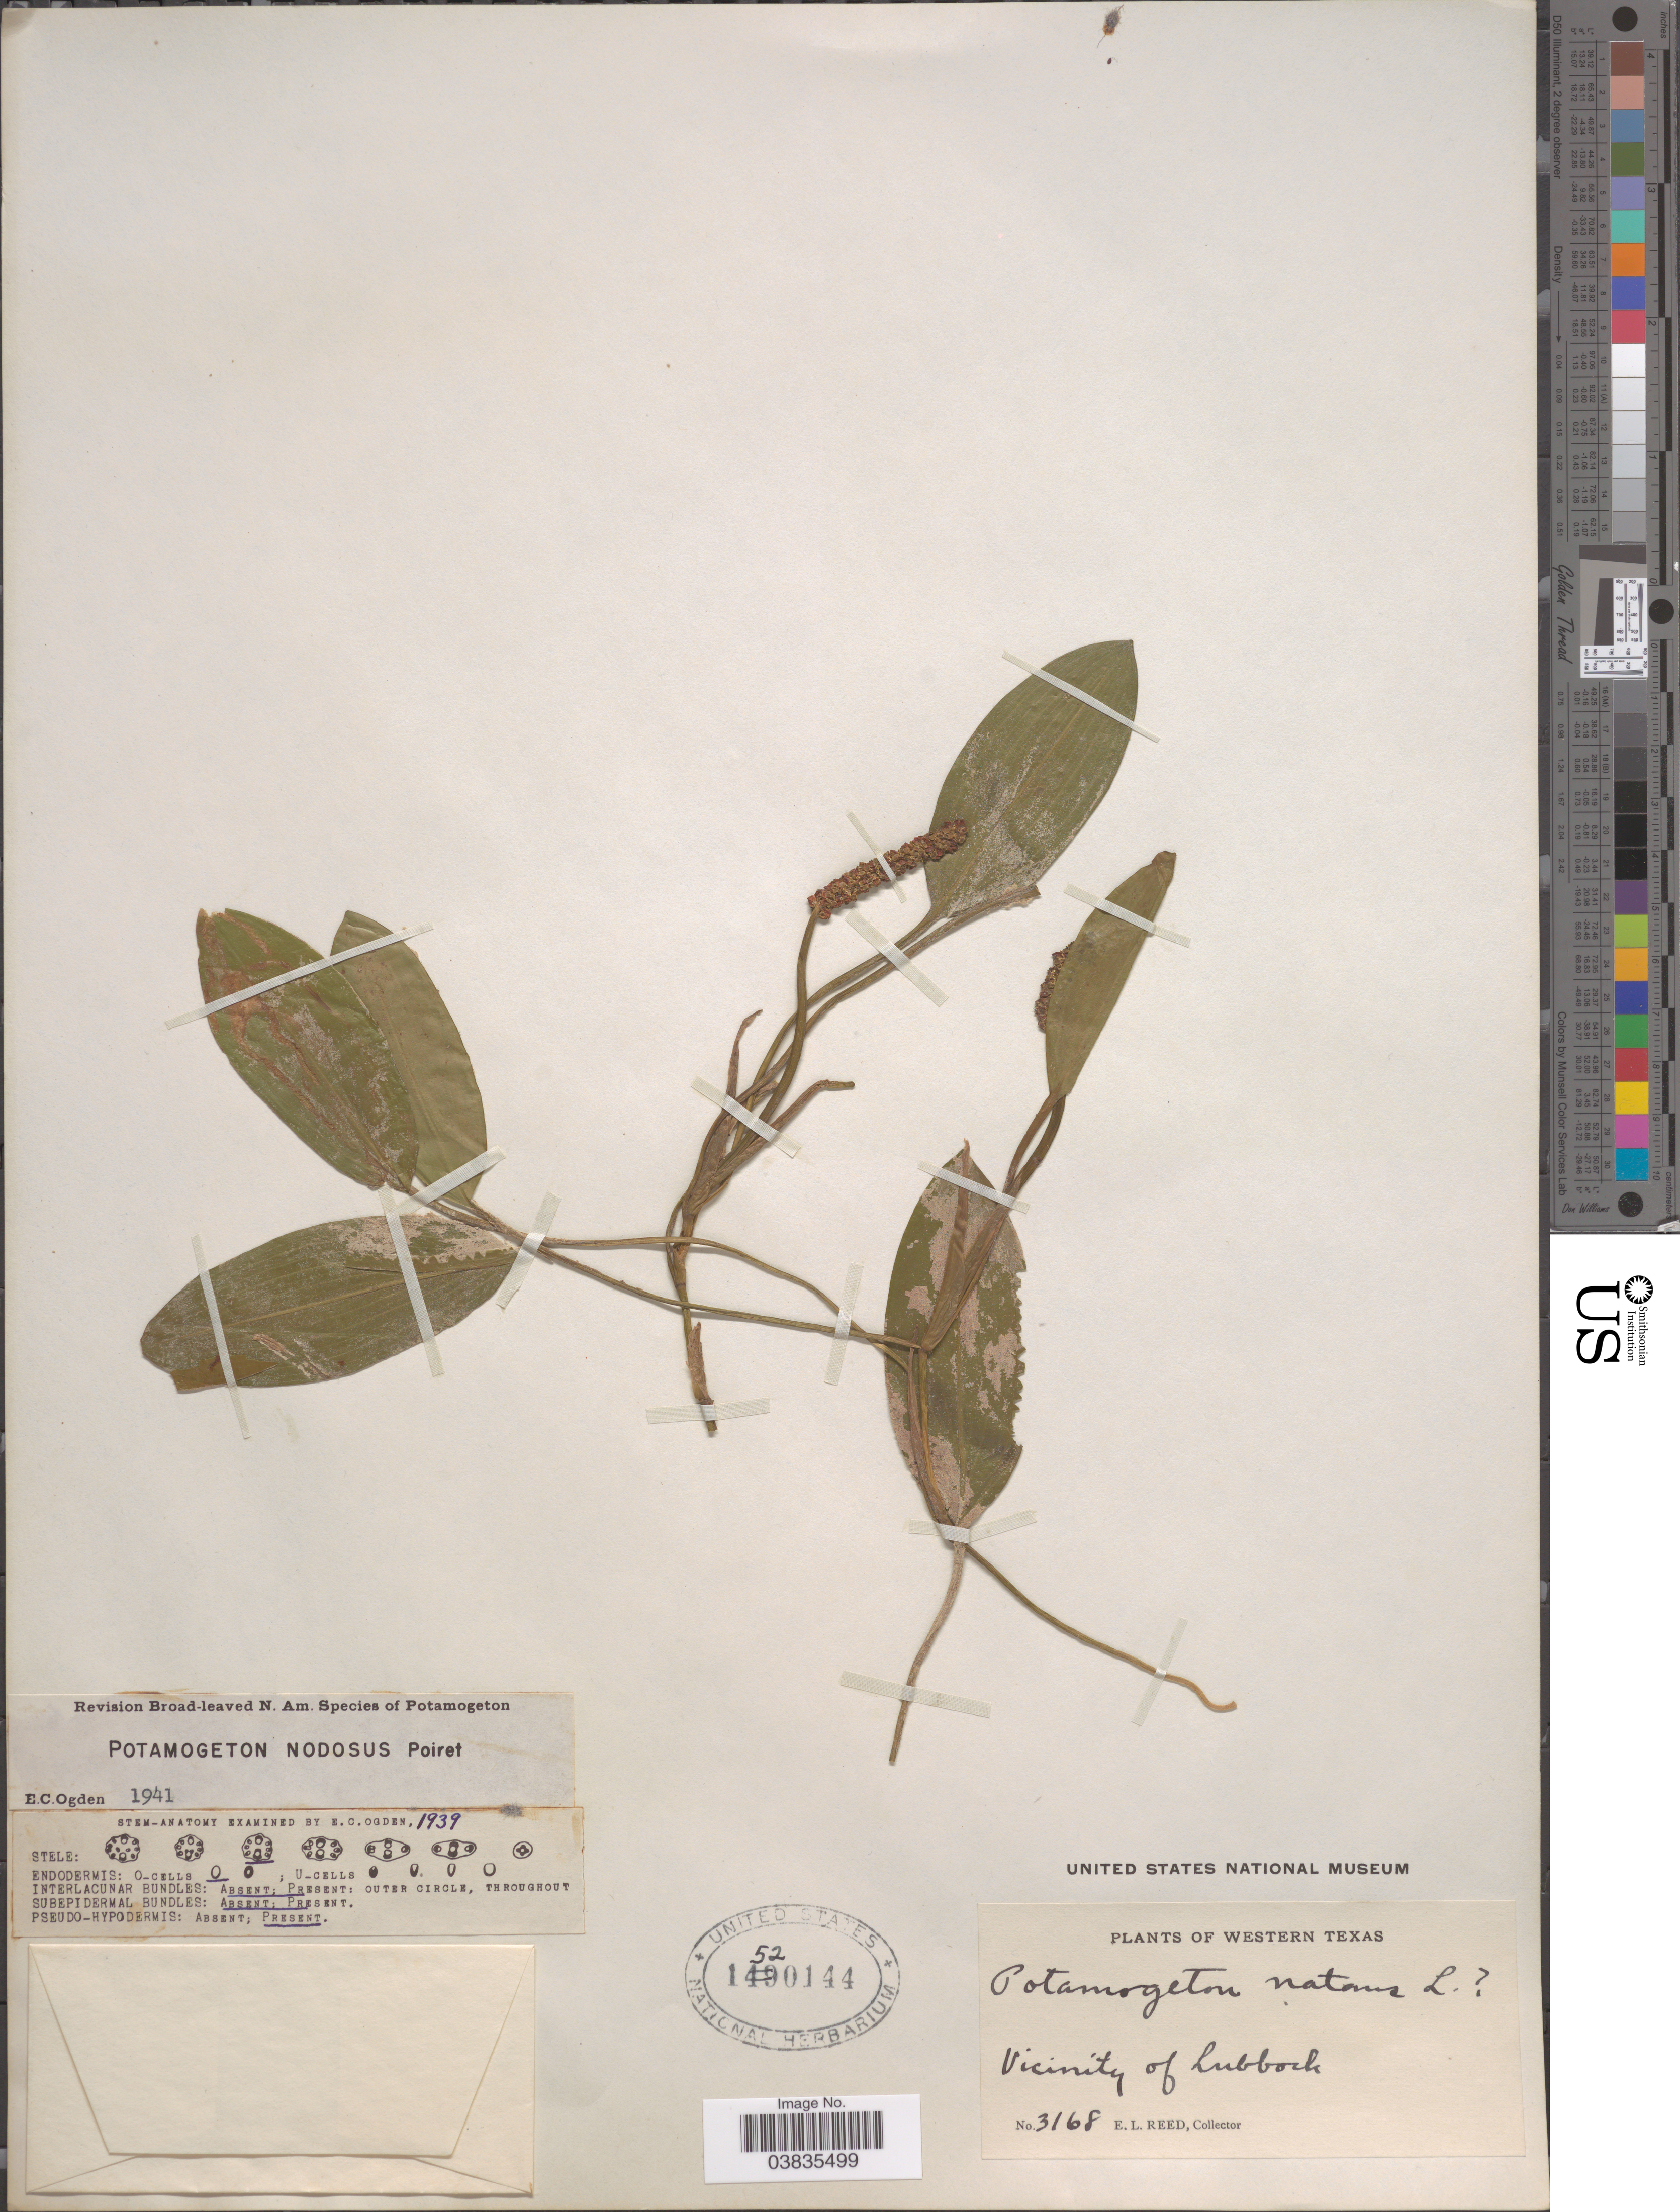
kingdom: Plantae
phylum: Tracheophyta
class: Liliopsida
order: Alismatales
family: Potamogetonaceae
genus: Potamogeton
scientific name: Potamogeton nodosus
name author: Poir.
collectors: E. Reed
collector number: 3168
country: United States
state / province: Texas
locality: Western Texas. Vicinity of Lubbock.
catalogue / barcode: US 1520144